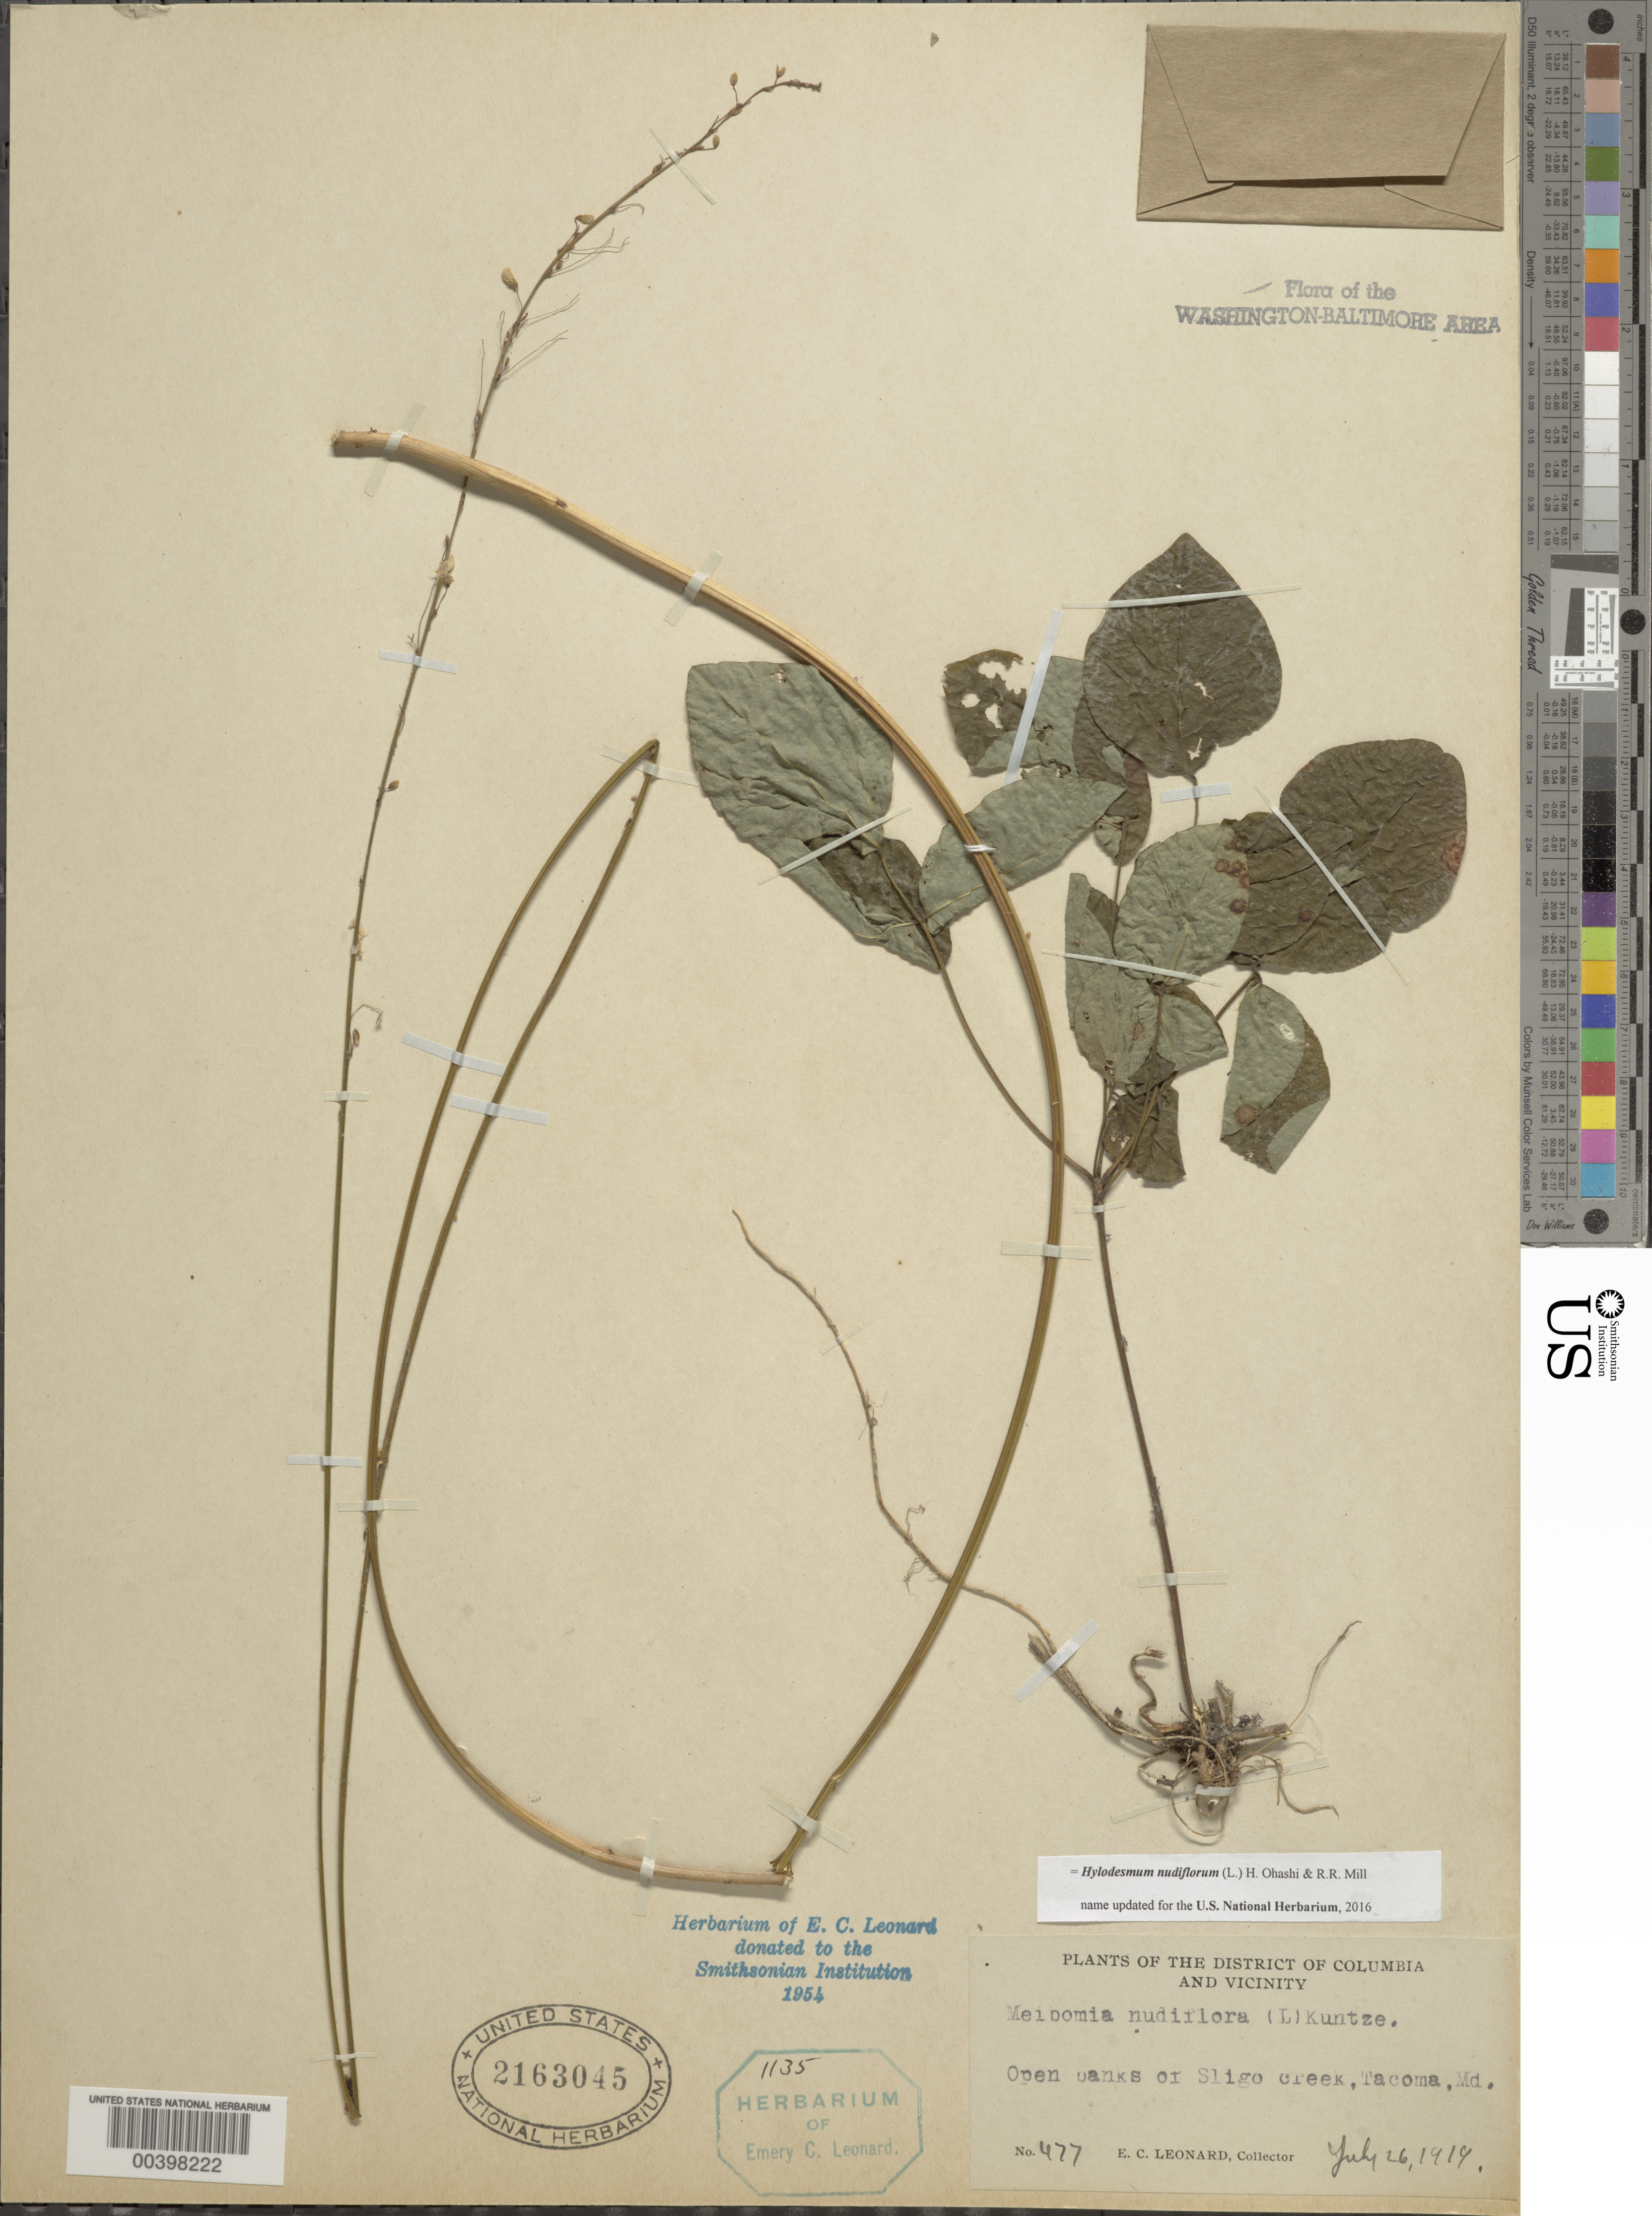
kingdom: Plantae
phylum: Tracheophyta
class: Magnoliopsida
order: Fabales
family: Fabaceae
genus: Hylodesmum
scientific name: Hylodesmum nudiflorum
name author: (L.) H. Ohashi & R.R. Mill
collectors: E. C. Leonard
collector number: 477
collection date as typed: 26 Jul 1919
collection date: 1919-07-26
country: United States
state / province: Maryland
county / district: Montgomery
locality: Sligo Creek, Takoma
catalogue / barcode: US 2163045